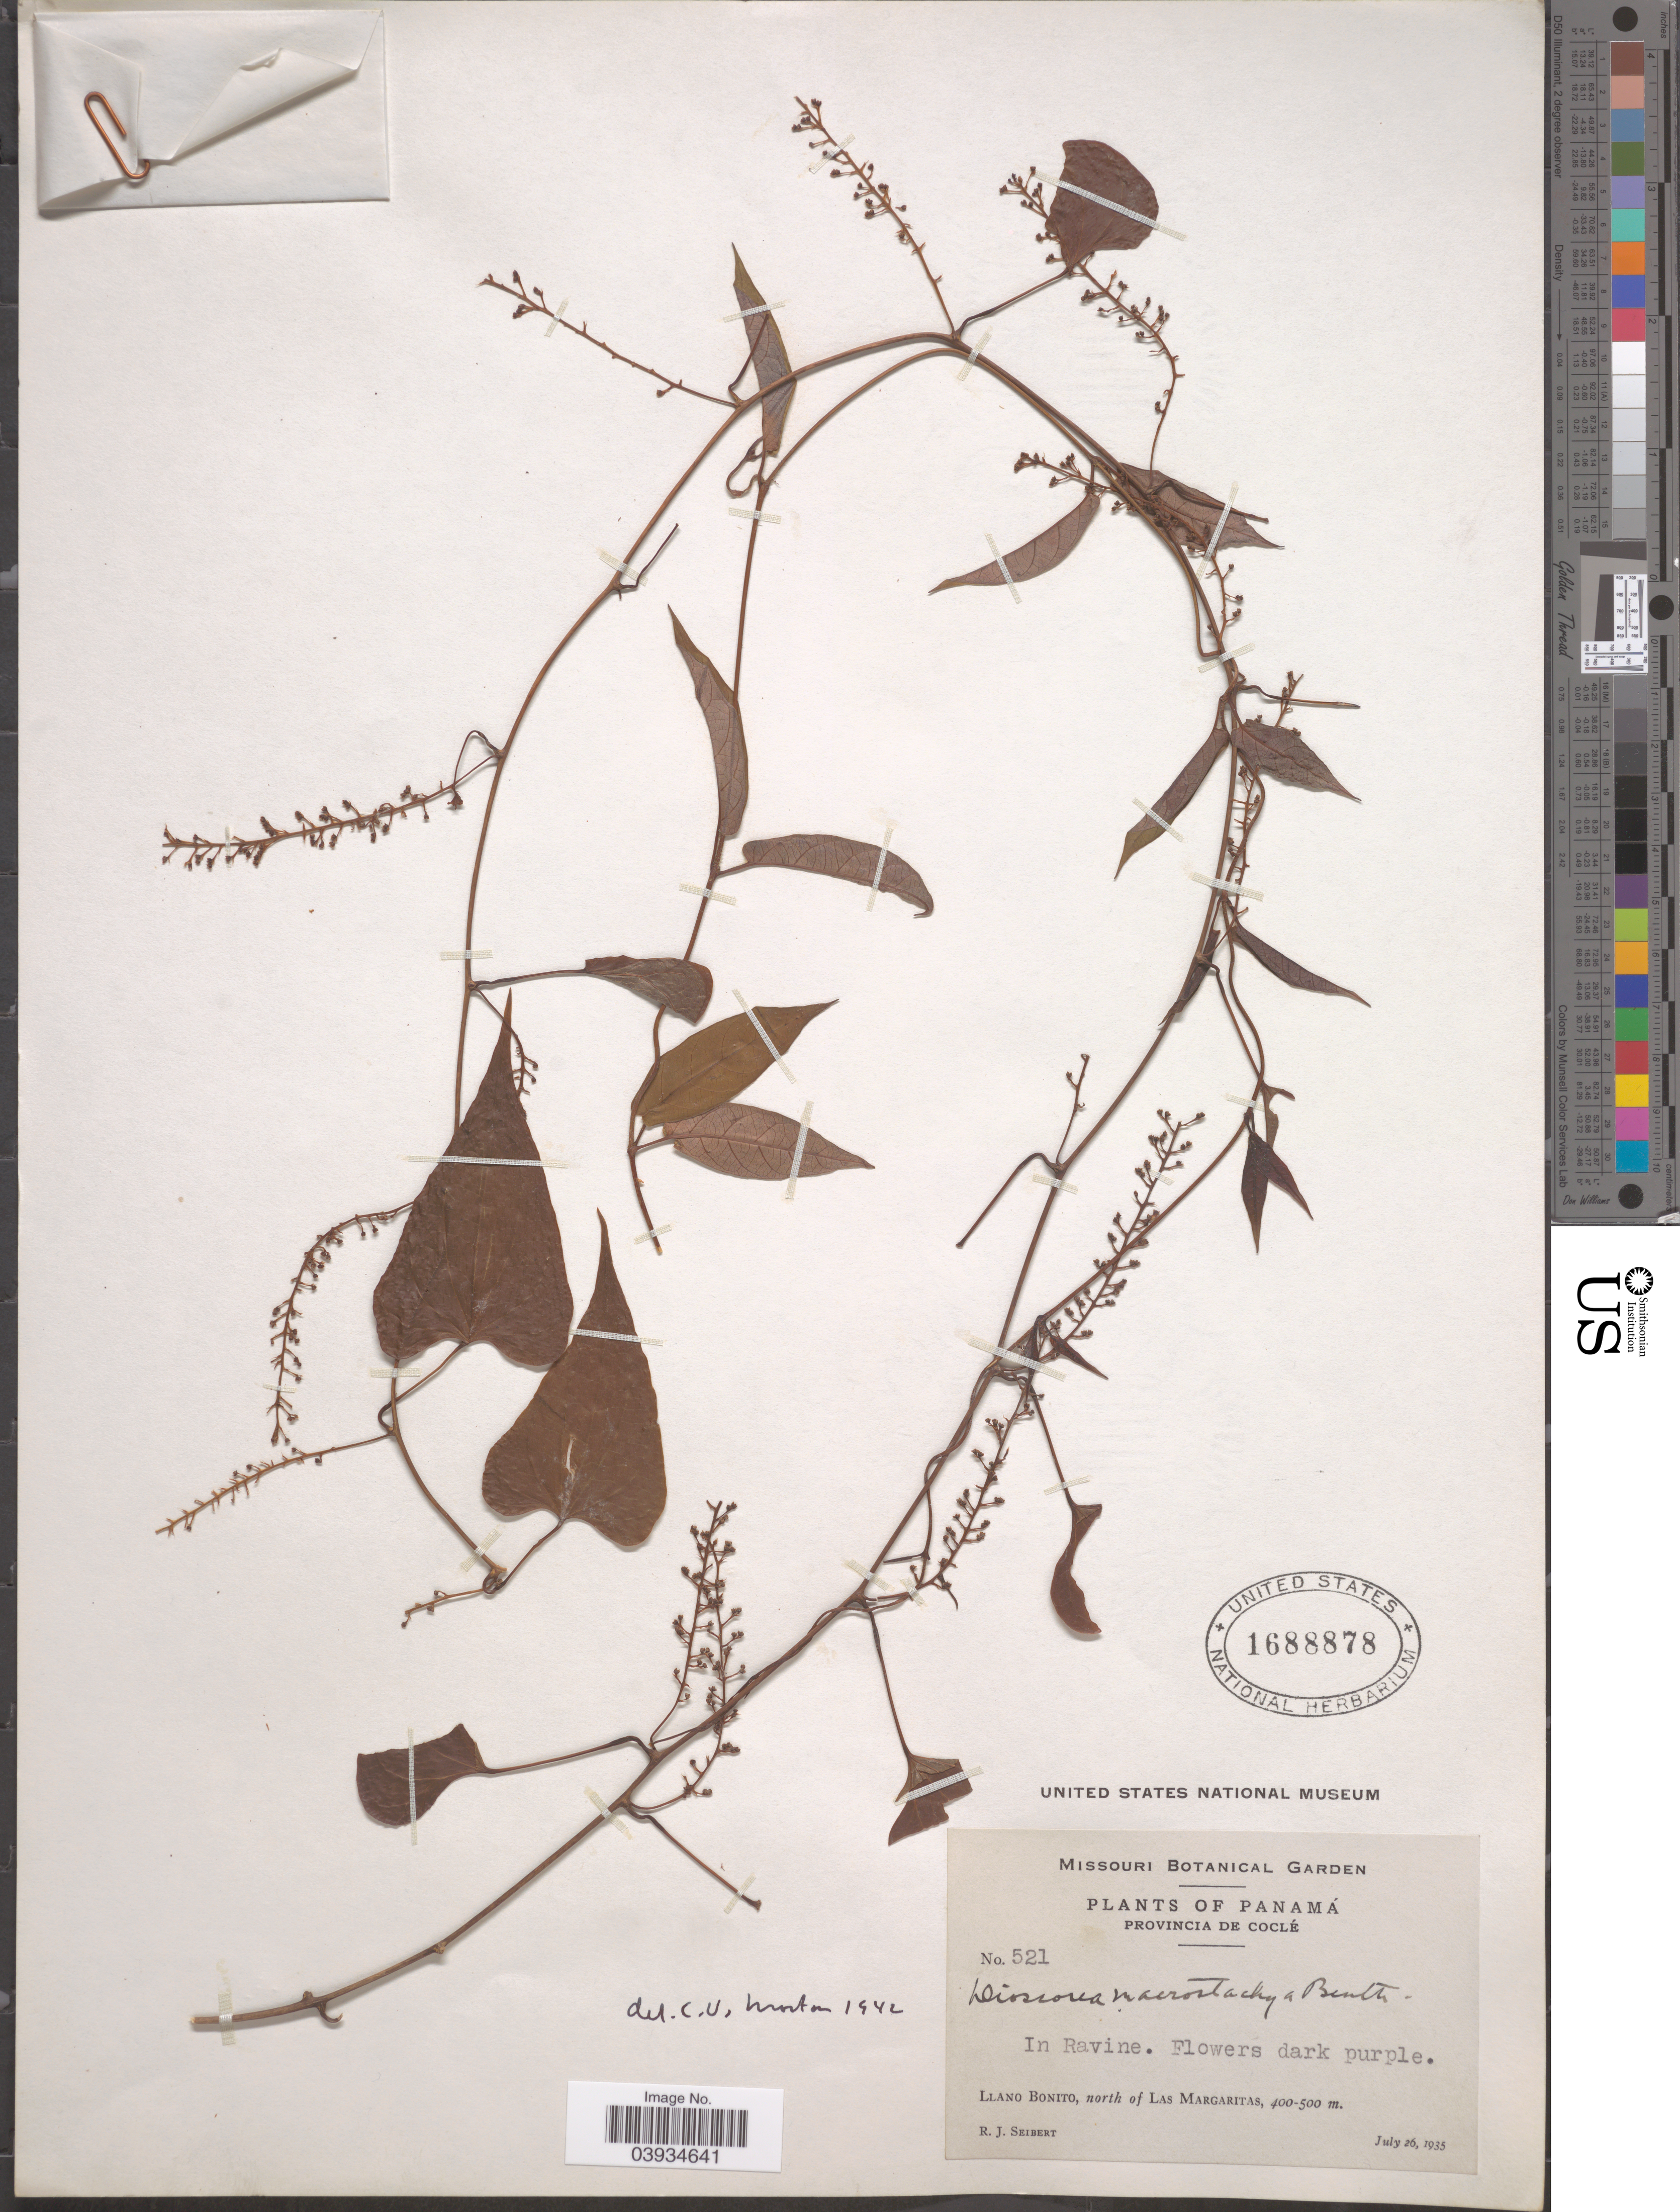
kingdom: Plantae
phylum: Tracheophyta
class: Liliopsida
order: Dioscoreales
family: Dioscoreaceae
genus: Dioscorea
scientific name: Dioscorea mexicana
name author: Scheidw.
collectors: R. J. Seibert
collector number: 521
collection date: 1935-07-26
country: Panama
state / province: Cocle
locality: Llano Bonito, north of las Margaritas.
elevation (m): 400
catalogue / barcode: US 1688878